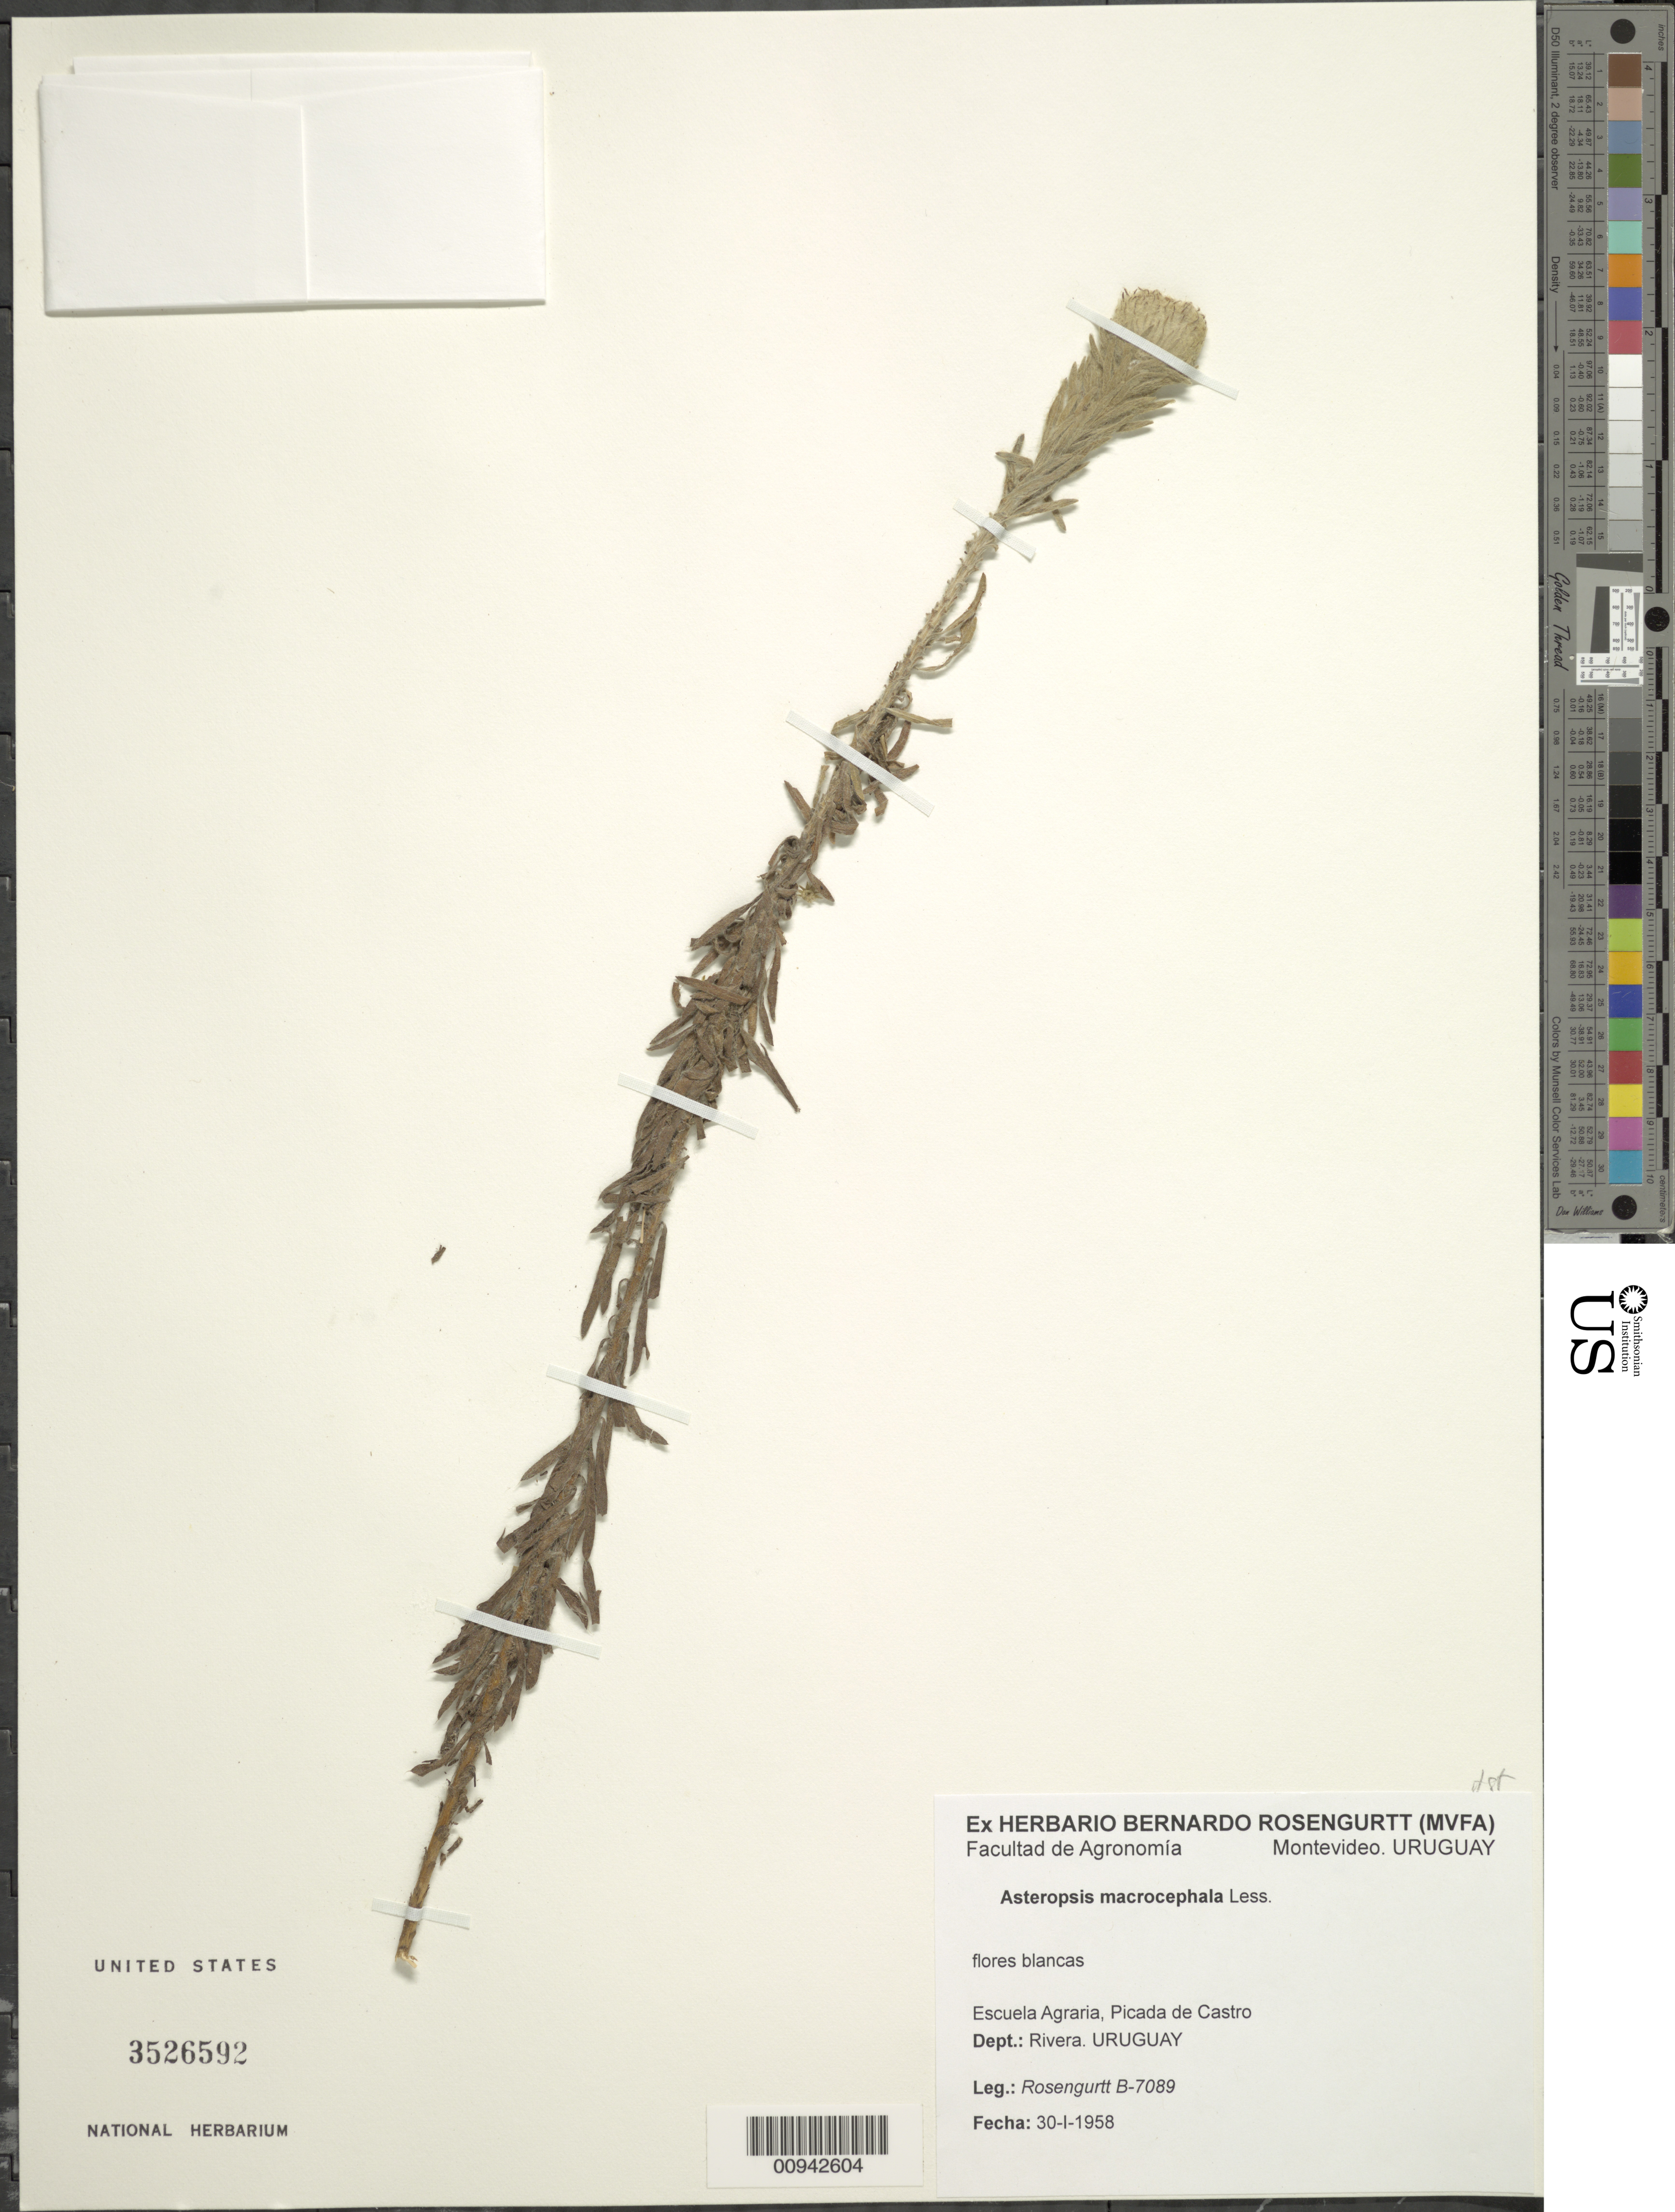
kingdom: Plantae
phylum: Tracheophyta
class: Magnoliopsida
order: Asterales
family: Asteraceae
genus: Asteropsis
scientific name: Asteropsis macrocephala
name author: Less.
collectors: B. Rosengurtt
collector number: B 7089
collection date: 1958-01-30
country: Uruguay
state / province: Rivera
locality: Escuela Agraria, Picada de Castro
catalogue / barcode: US 3526592